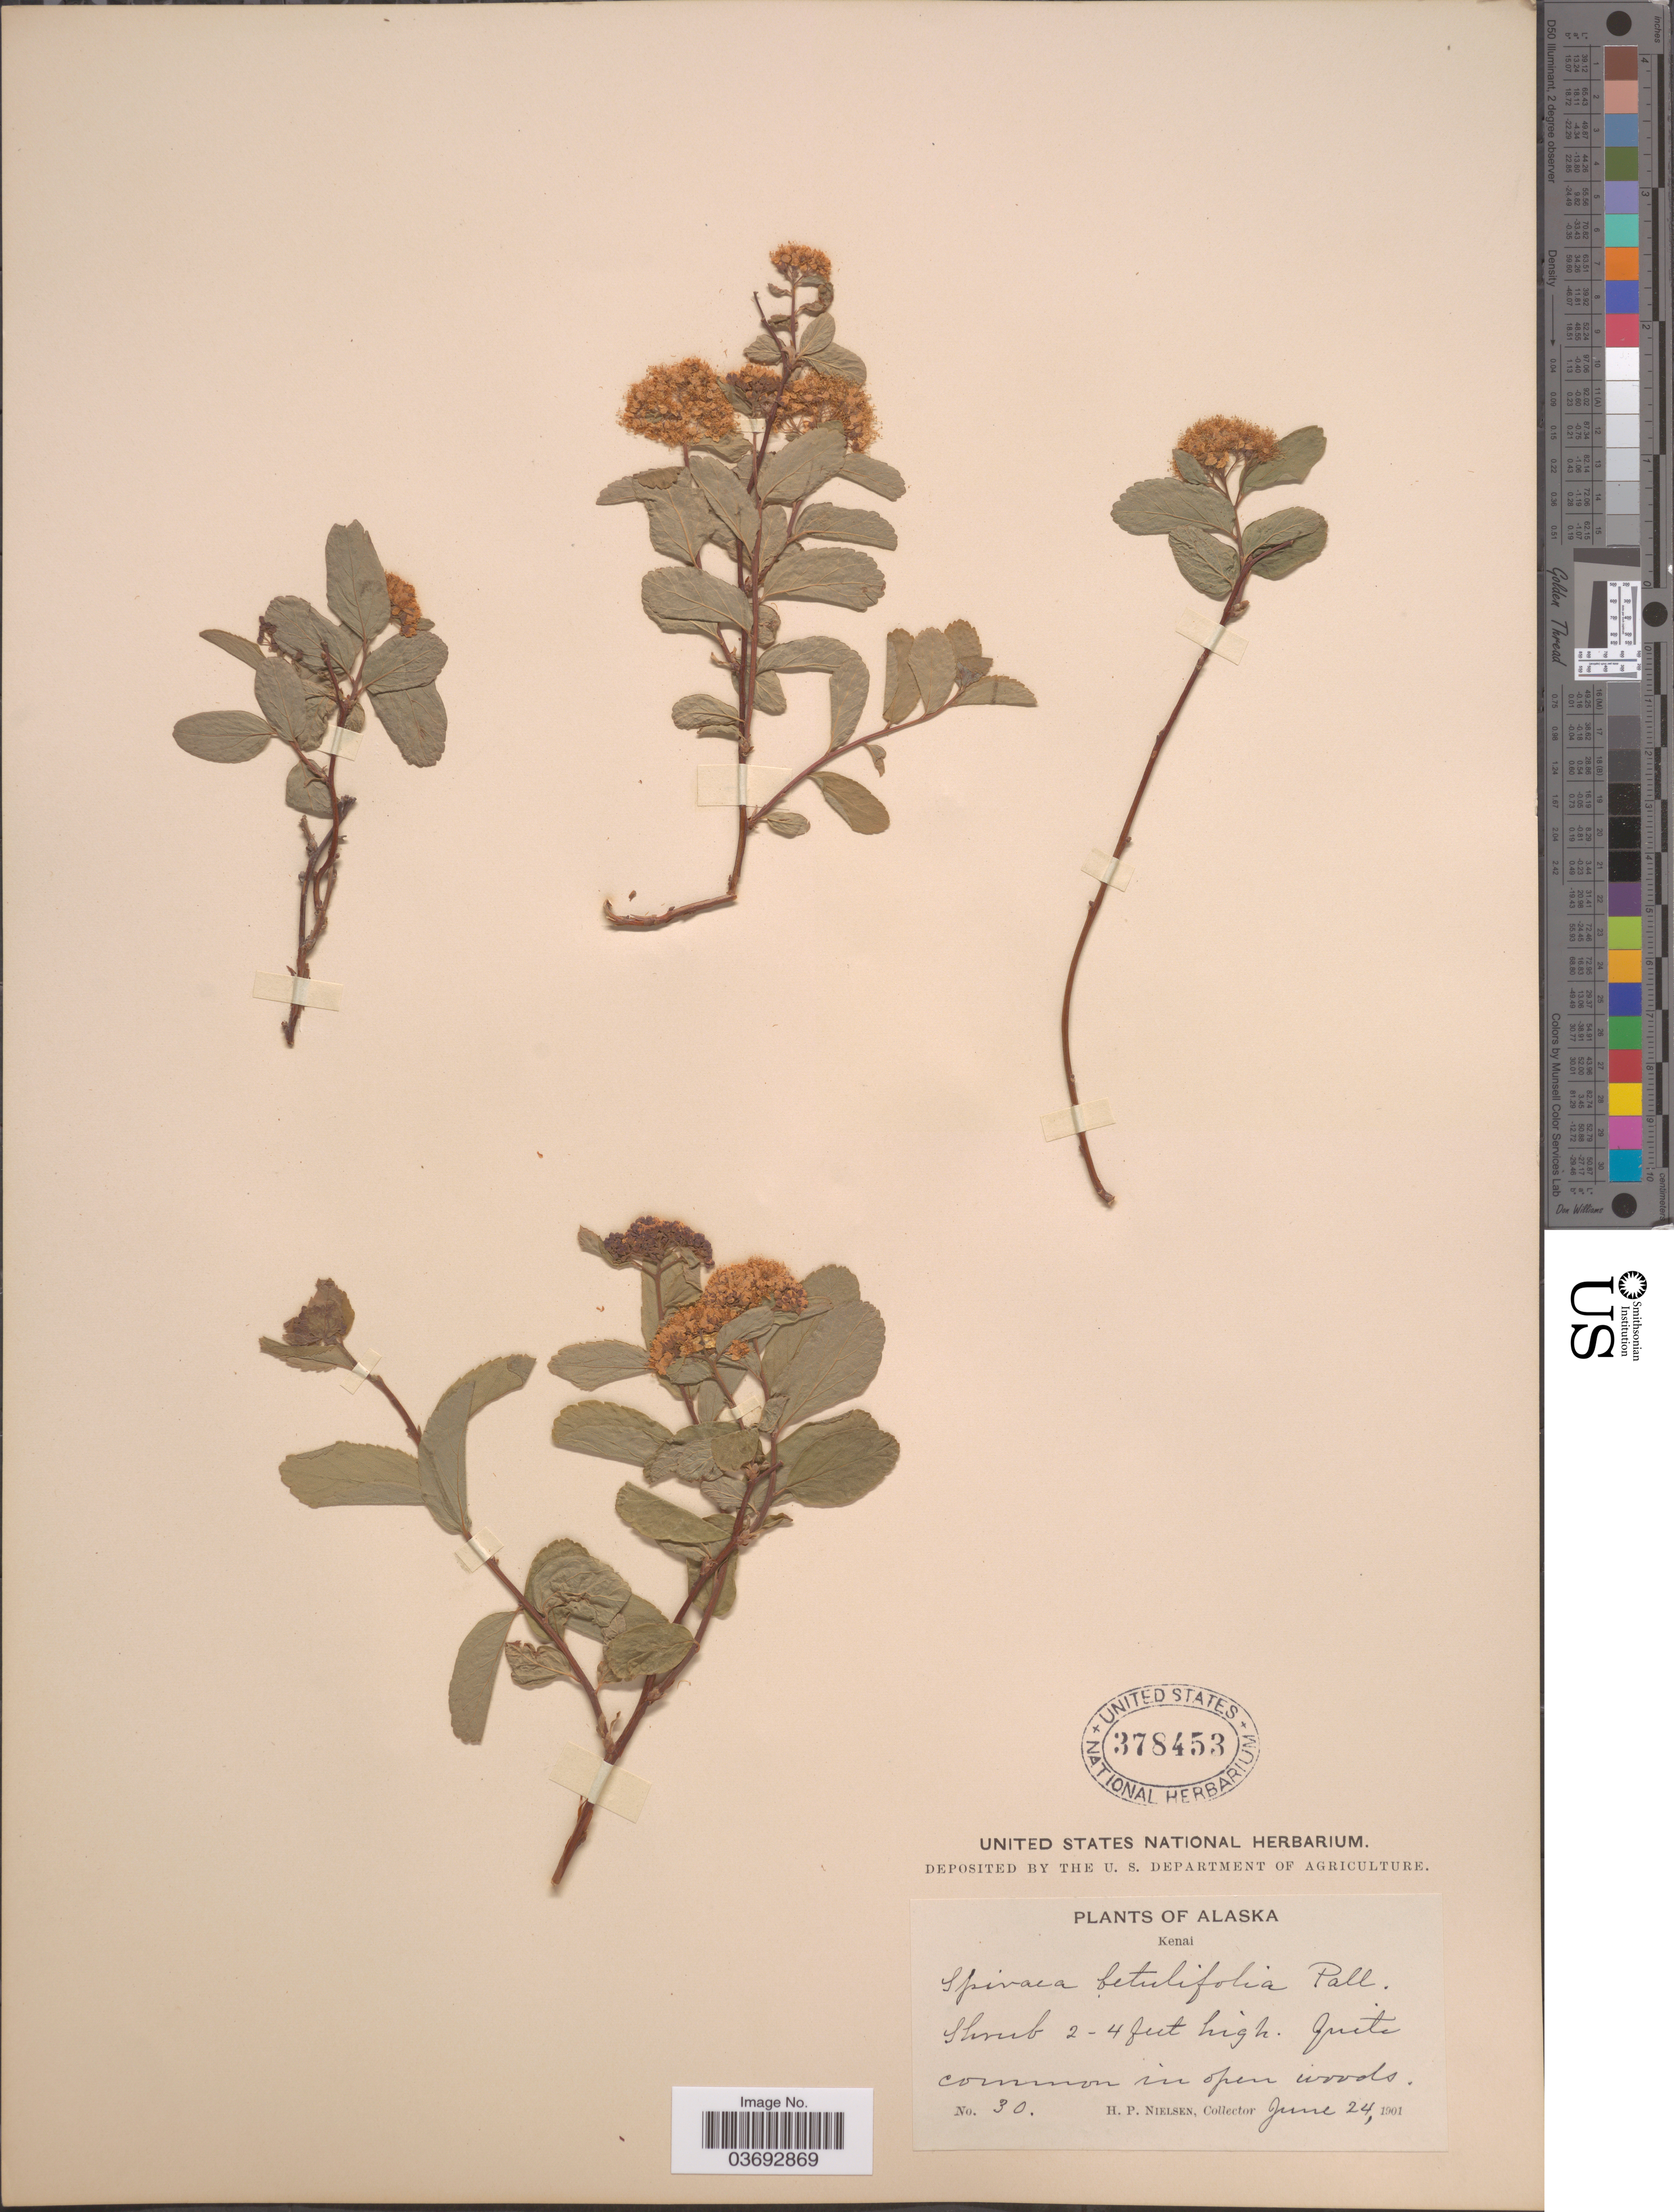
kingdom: Plantae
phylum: Tracheophyta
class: Magnoliopsida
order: Rosales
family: Rosaceae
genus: Spiraea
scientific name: Spiraea stevenii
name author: (C.K. Schneid.) Rydb.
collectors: H. P. Nielsen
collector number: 30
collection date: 1901-06-24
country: United States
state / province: Alaska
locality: Kenai.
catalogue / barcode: US 378453